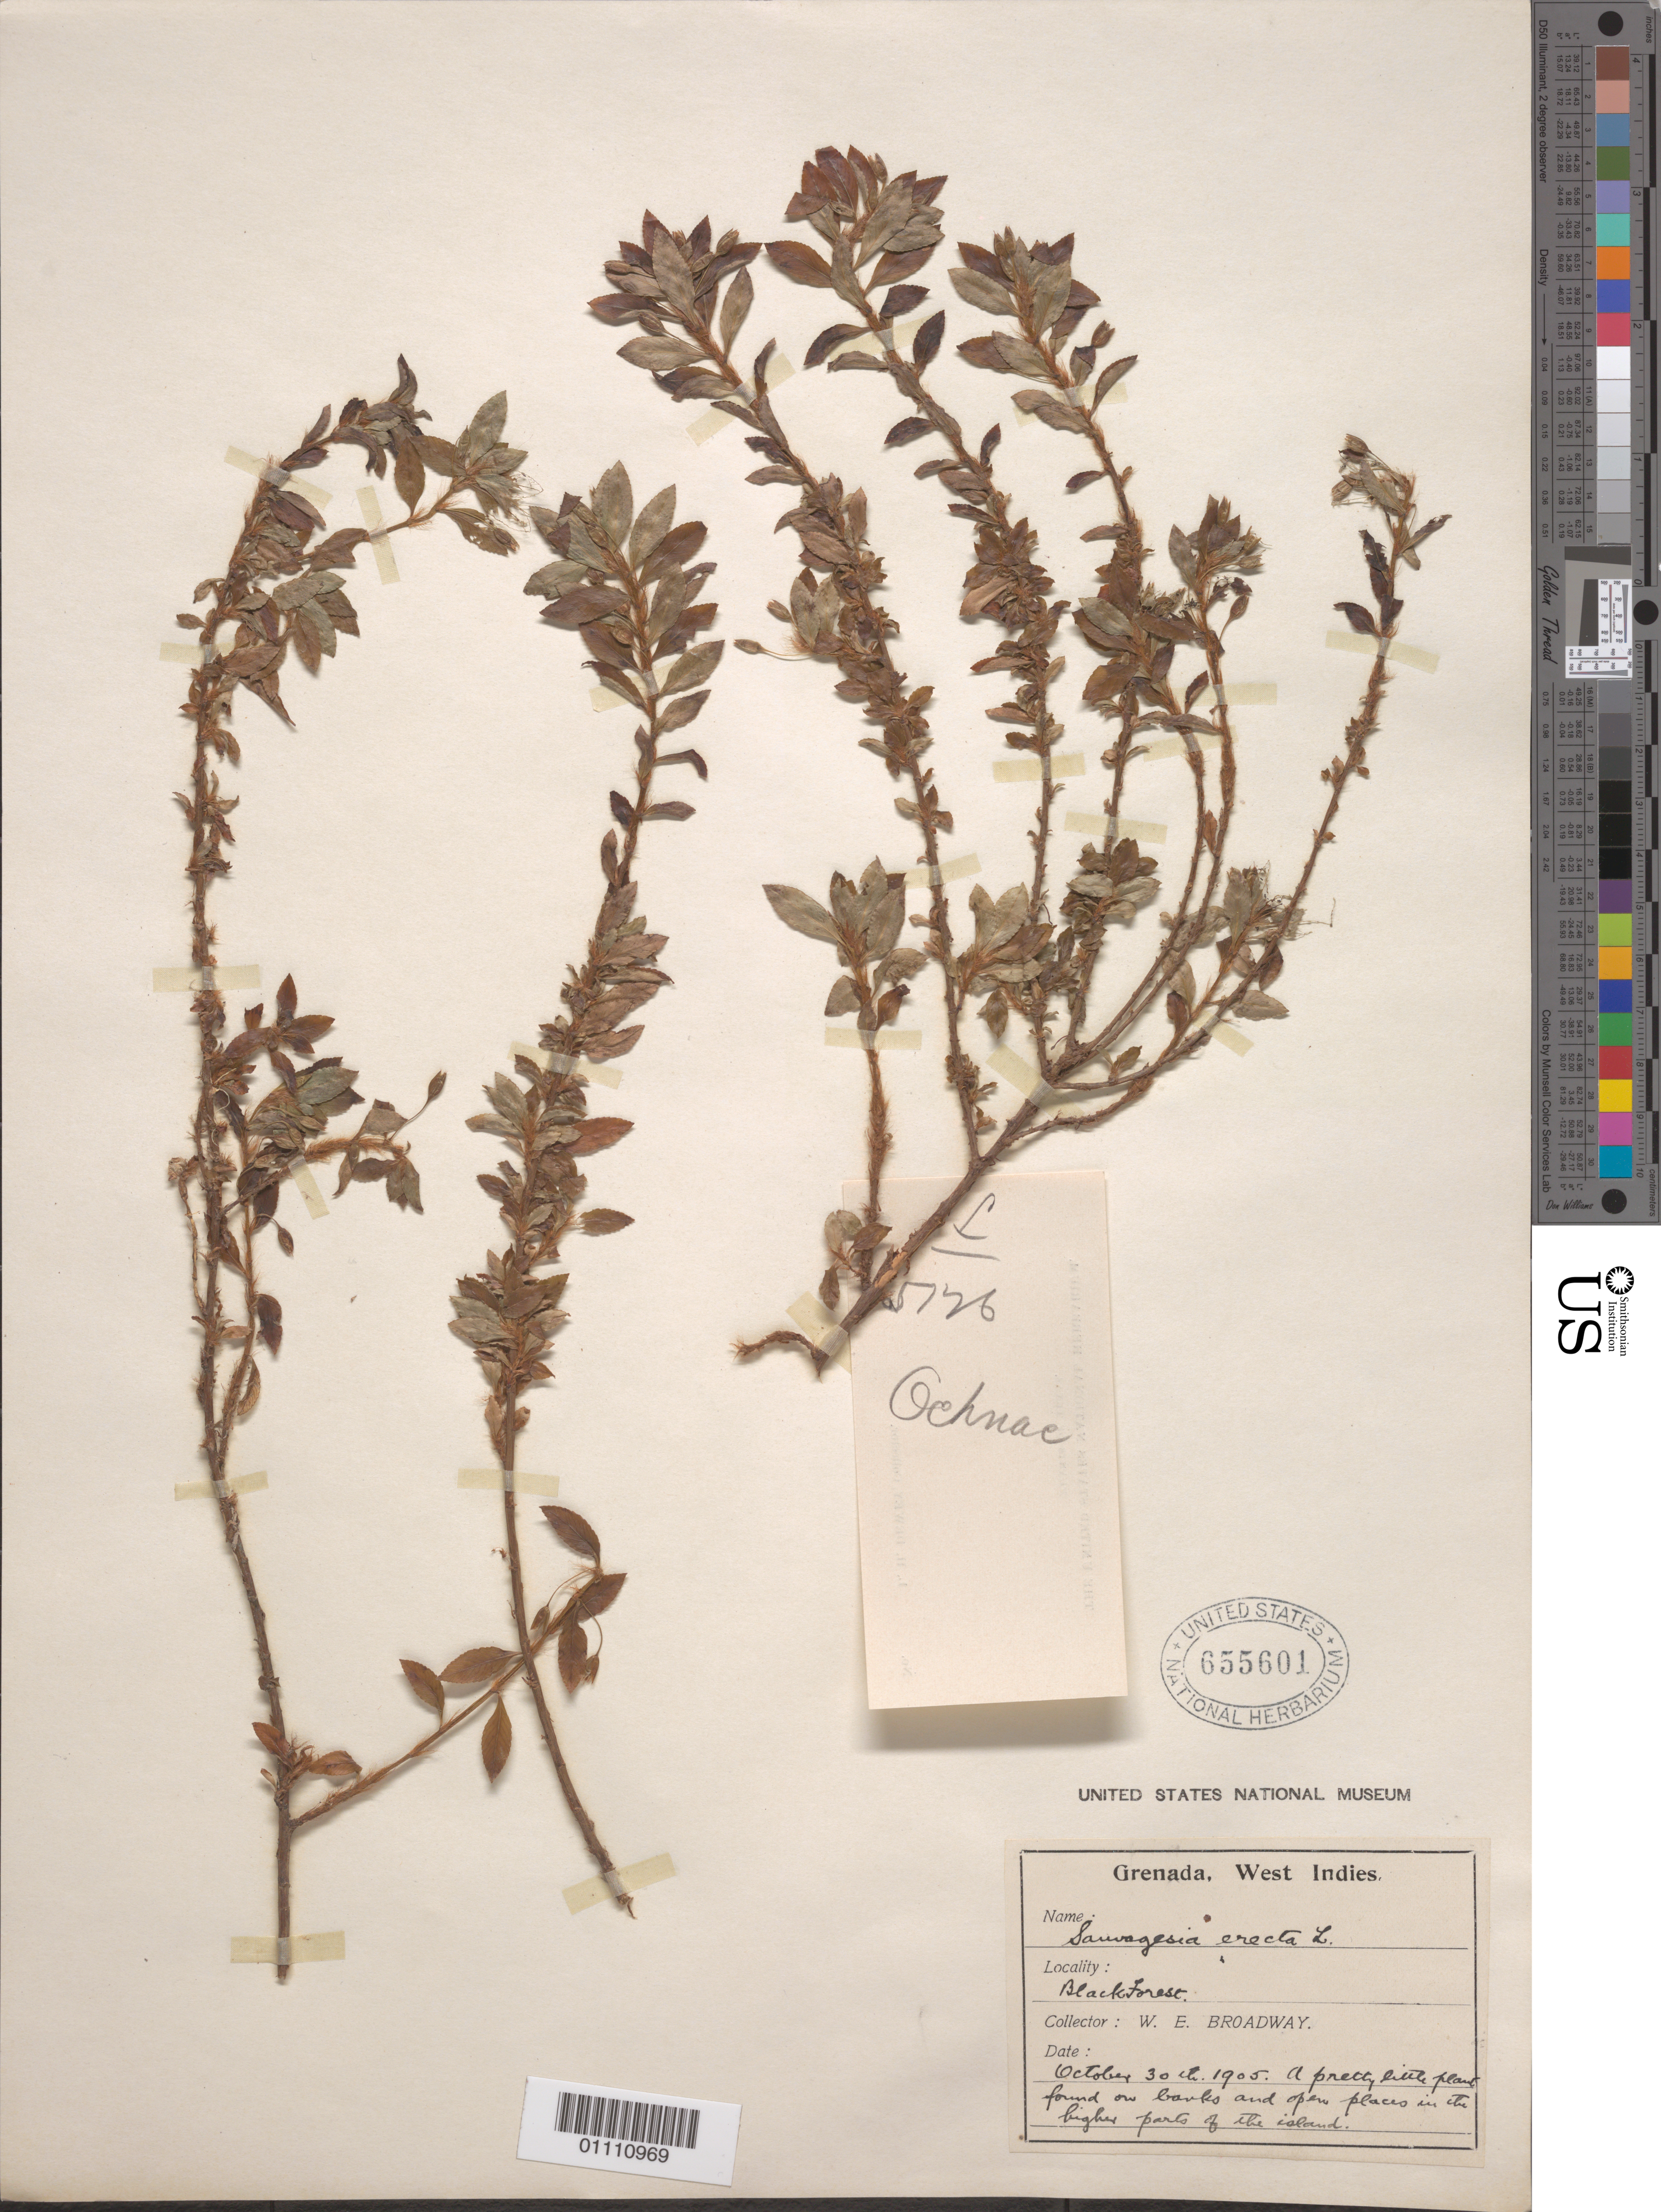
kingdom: Plantae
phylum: Tracheophyta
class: Magnoliopsida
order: Malpighiales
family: Ochnaceae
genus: Sauvagesia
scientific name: Sauvagesia erecta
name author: L.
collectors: W. E. Broadway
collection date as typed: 30 Oct 1905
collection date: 1905-10-30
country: Grenada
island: Grenada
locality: Blackforest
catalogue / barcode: US 655601